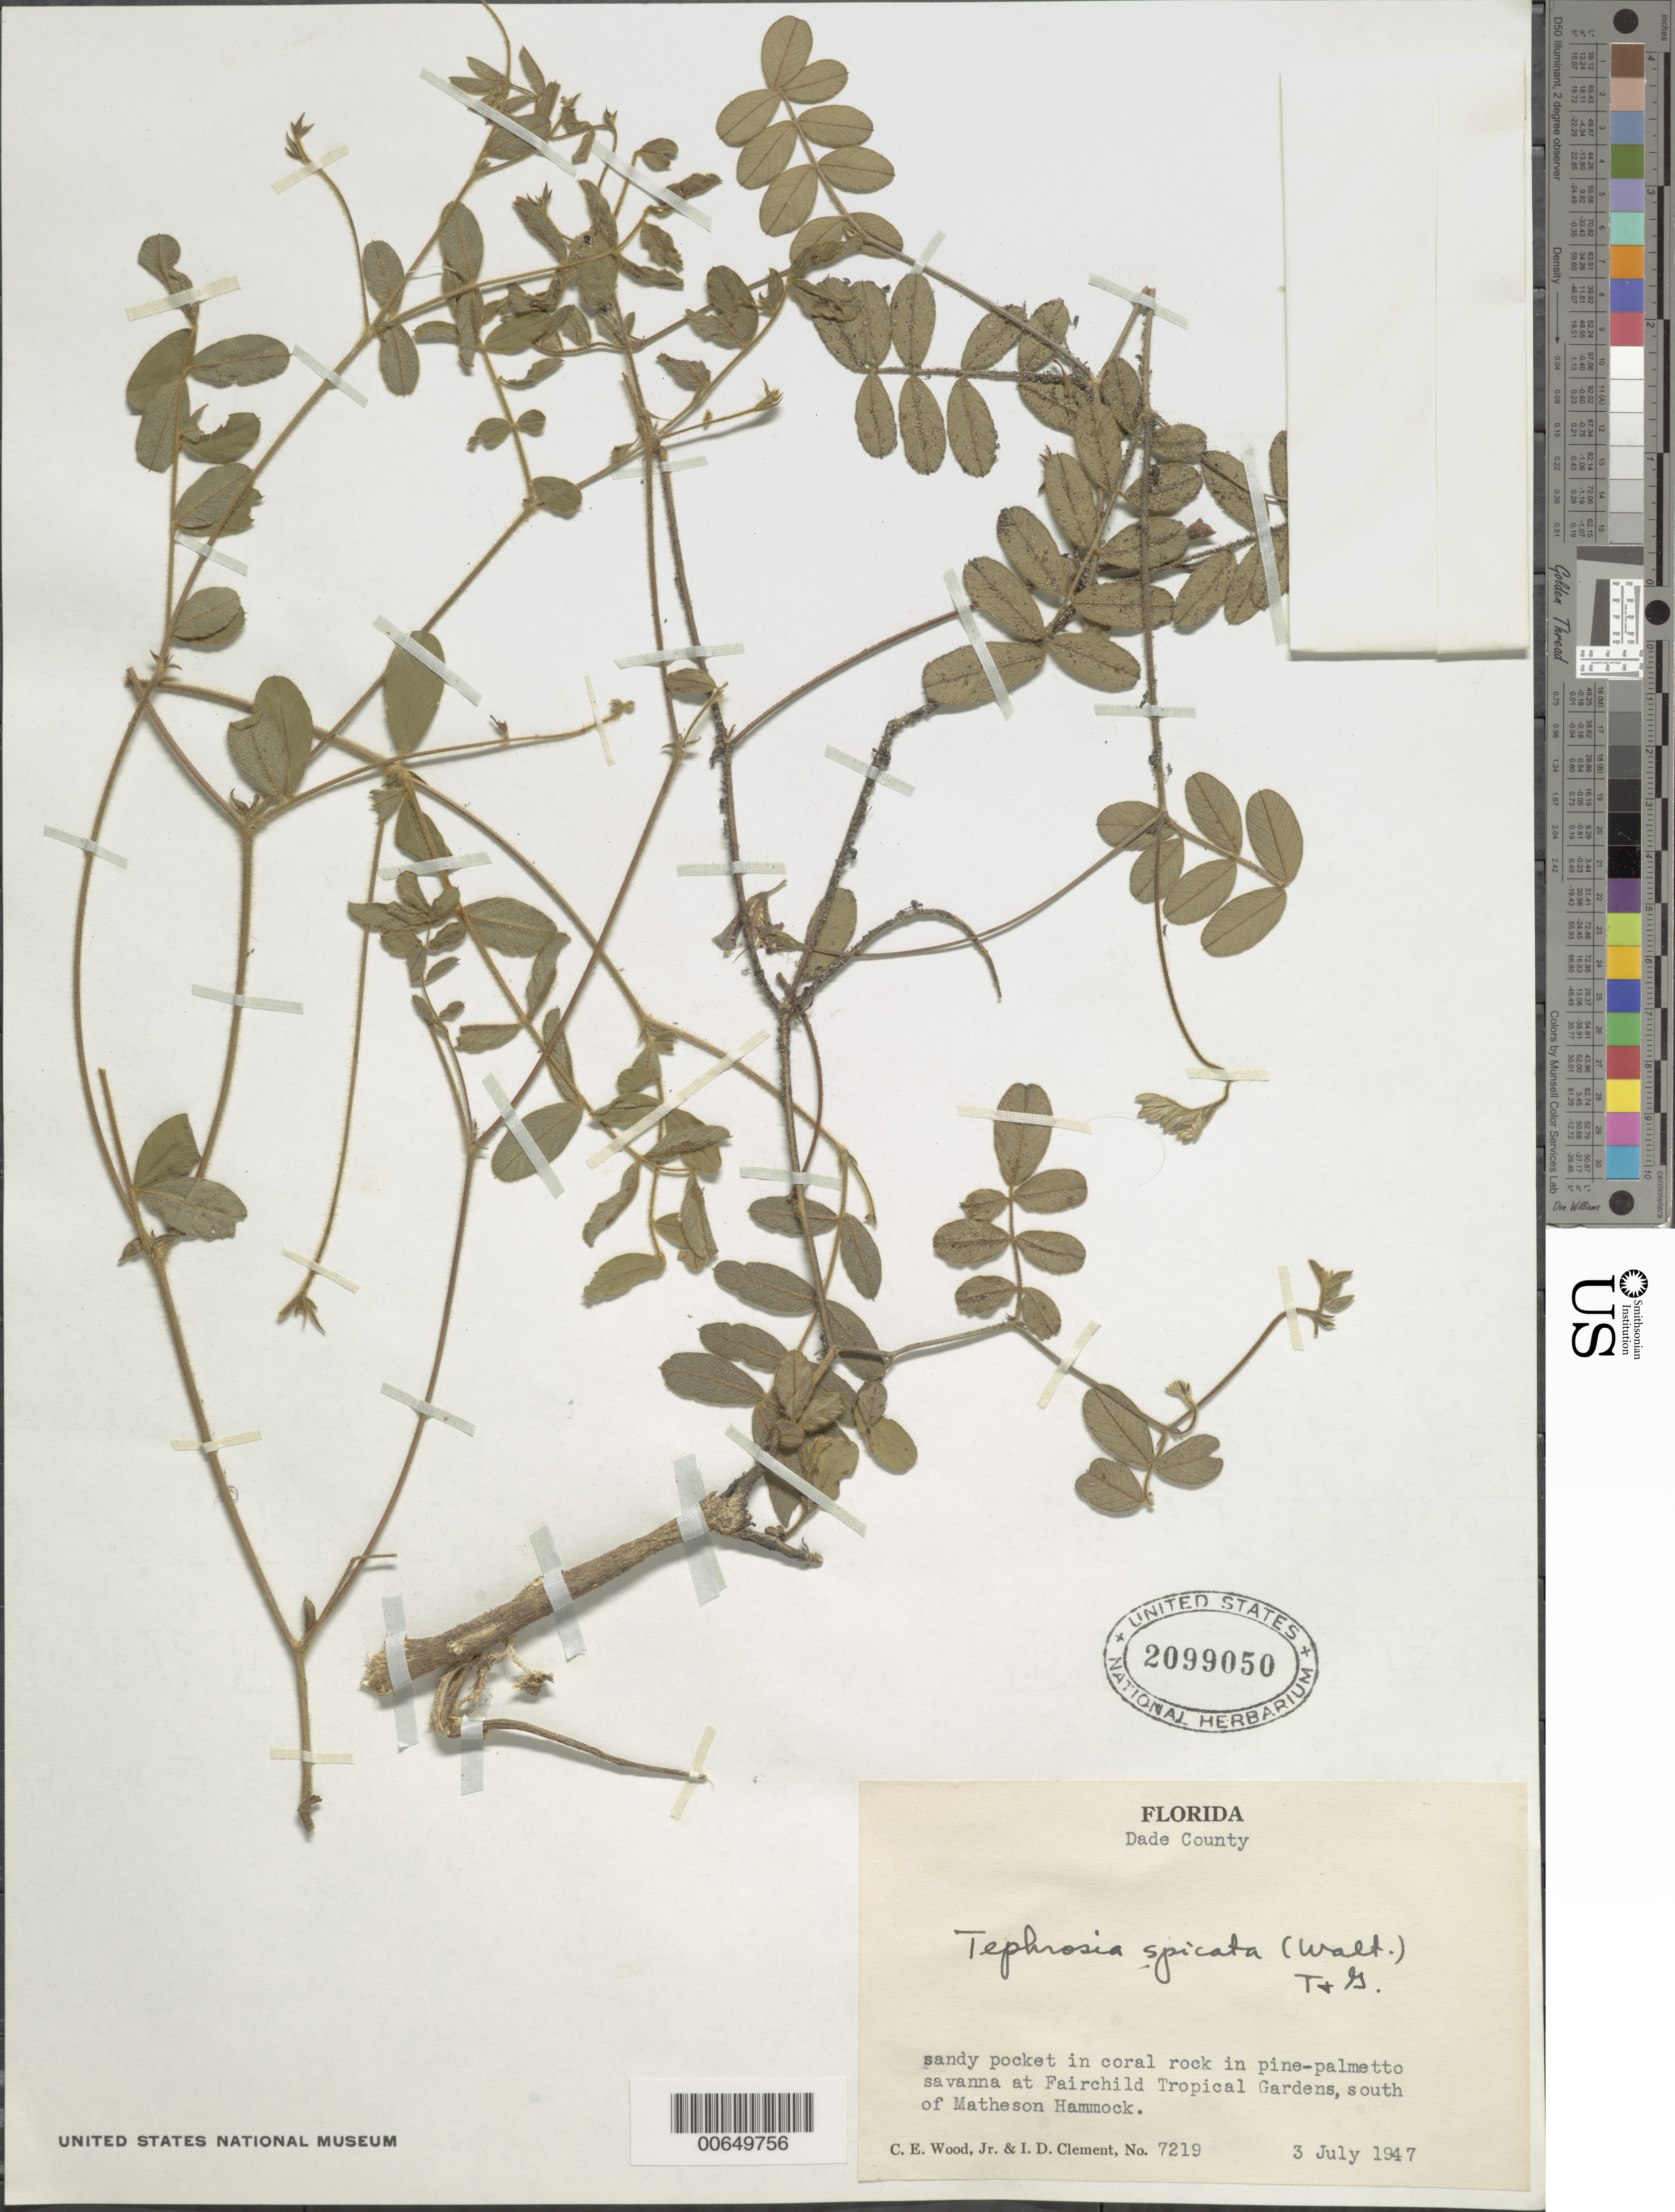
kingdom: Plantae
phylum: Tracheophyta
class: Magnoliopsida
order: Fabales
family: Fabaceae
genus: Tephrosia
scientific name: Tephrosia spicata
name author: (Walter) Torr. & A. Gray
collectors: C. E. Wood & I. Clement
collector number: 7219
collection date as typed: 07 Mar 1947 or 03 Jul 1947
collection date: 1947-03-07 or 1947-07-03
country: United States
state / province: Florida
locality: At Fairchild Tropical Gardens, S of Matheson Hammock.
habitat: Sandy pocket in coral rock in pine-palmetto savanna.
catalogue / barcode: US 2099050